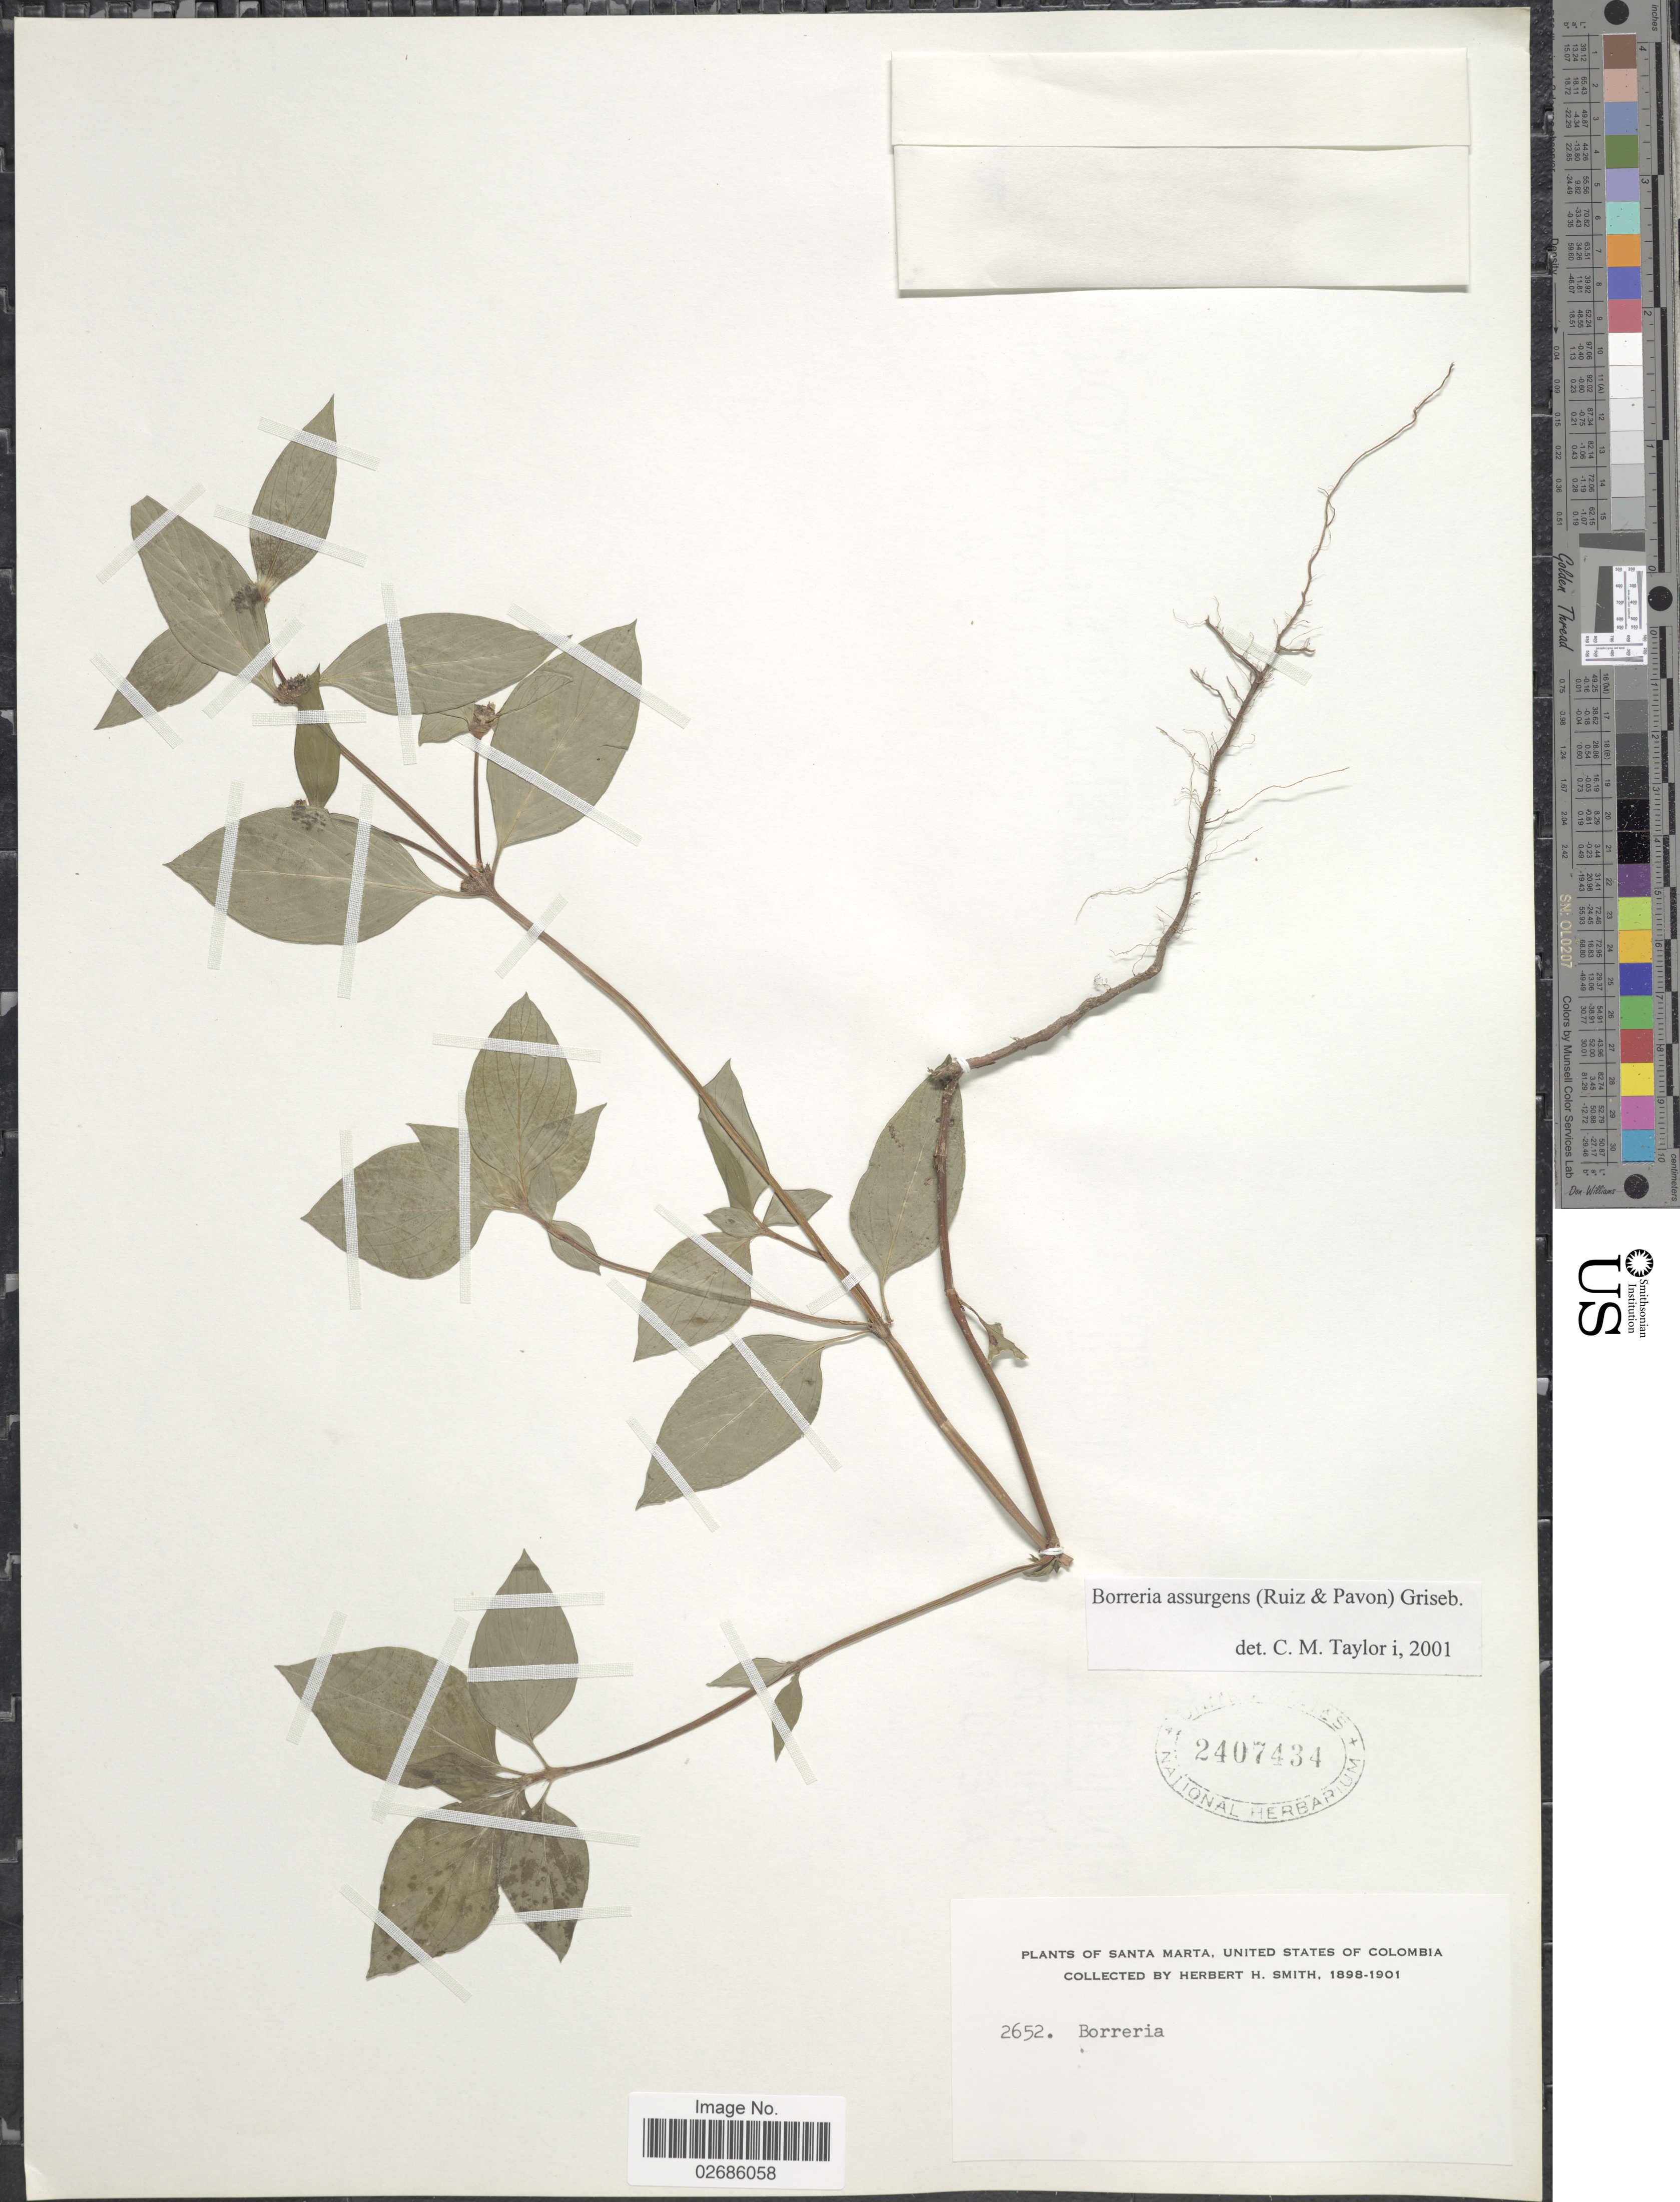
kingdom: Plantae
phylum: Tracheophyta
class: Magnoliopsida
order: Gentianales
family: Rubiaceae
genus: Borreria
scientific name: Borreria assurgens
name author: (Ruiz & Pav.) Griseb.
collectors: Herbert H. Smith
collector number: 2652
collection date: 1898/1901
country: Colombia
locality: Santa Marta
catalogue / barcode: US 2407434